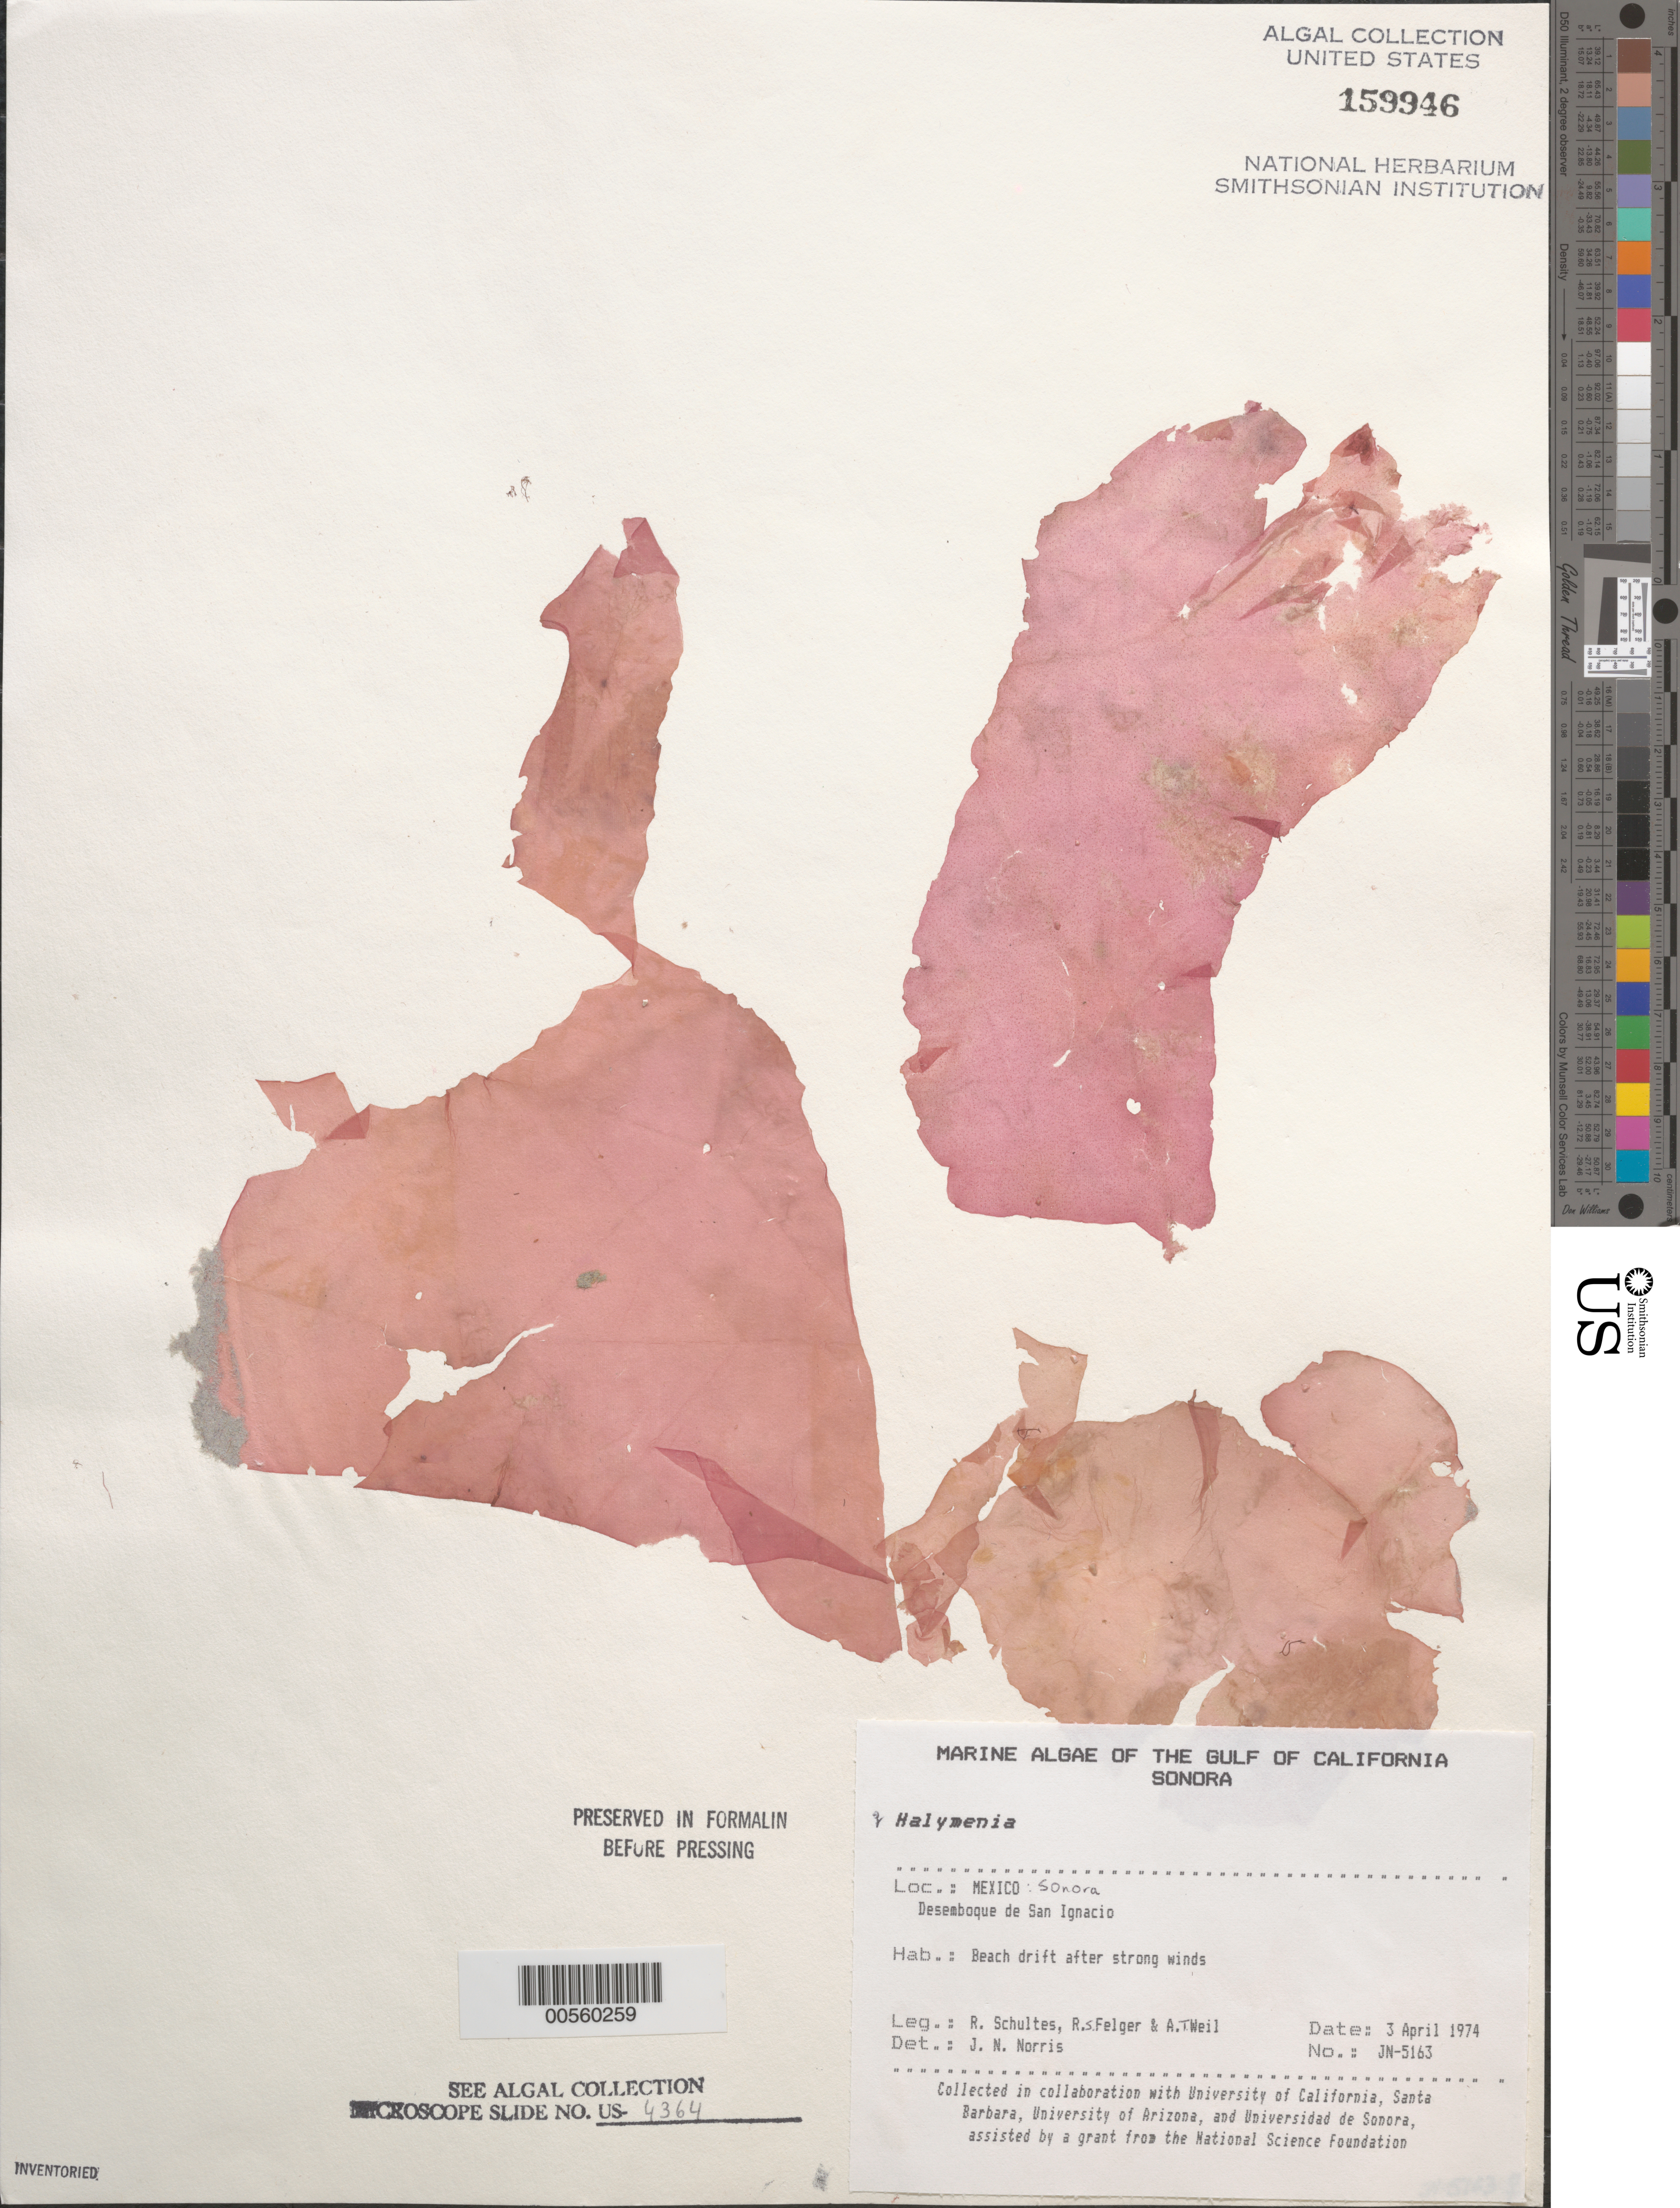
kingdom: Plantae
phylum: Rhodophyta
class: Florideophyceae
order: Halymeniales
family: Halymeniaceae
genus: Halymenia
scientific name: Halymenia sp.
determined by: Norris, James N.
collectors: R. E. Schultes, R. S. Felger & A. T. Weil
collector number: JN-5163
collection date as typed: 03 Apr 1974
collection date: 1974-04-03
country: Mexico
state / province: Sonora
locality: Desemboque de San Ignacio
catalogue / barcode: US 159946